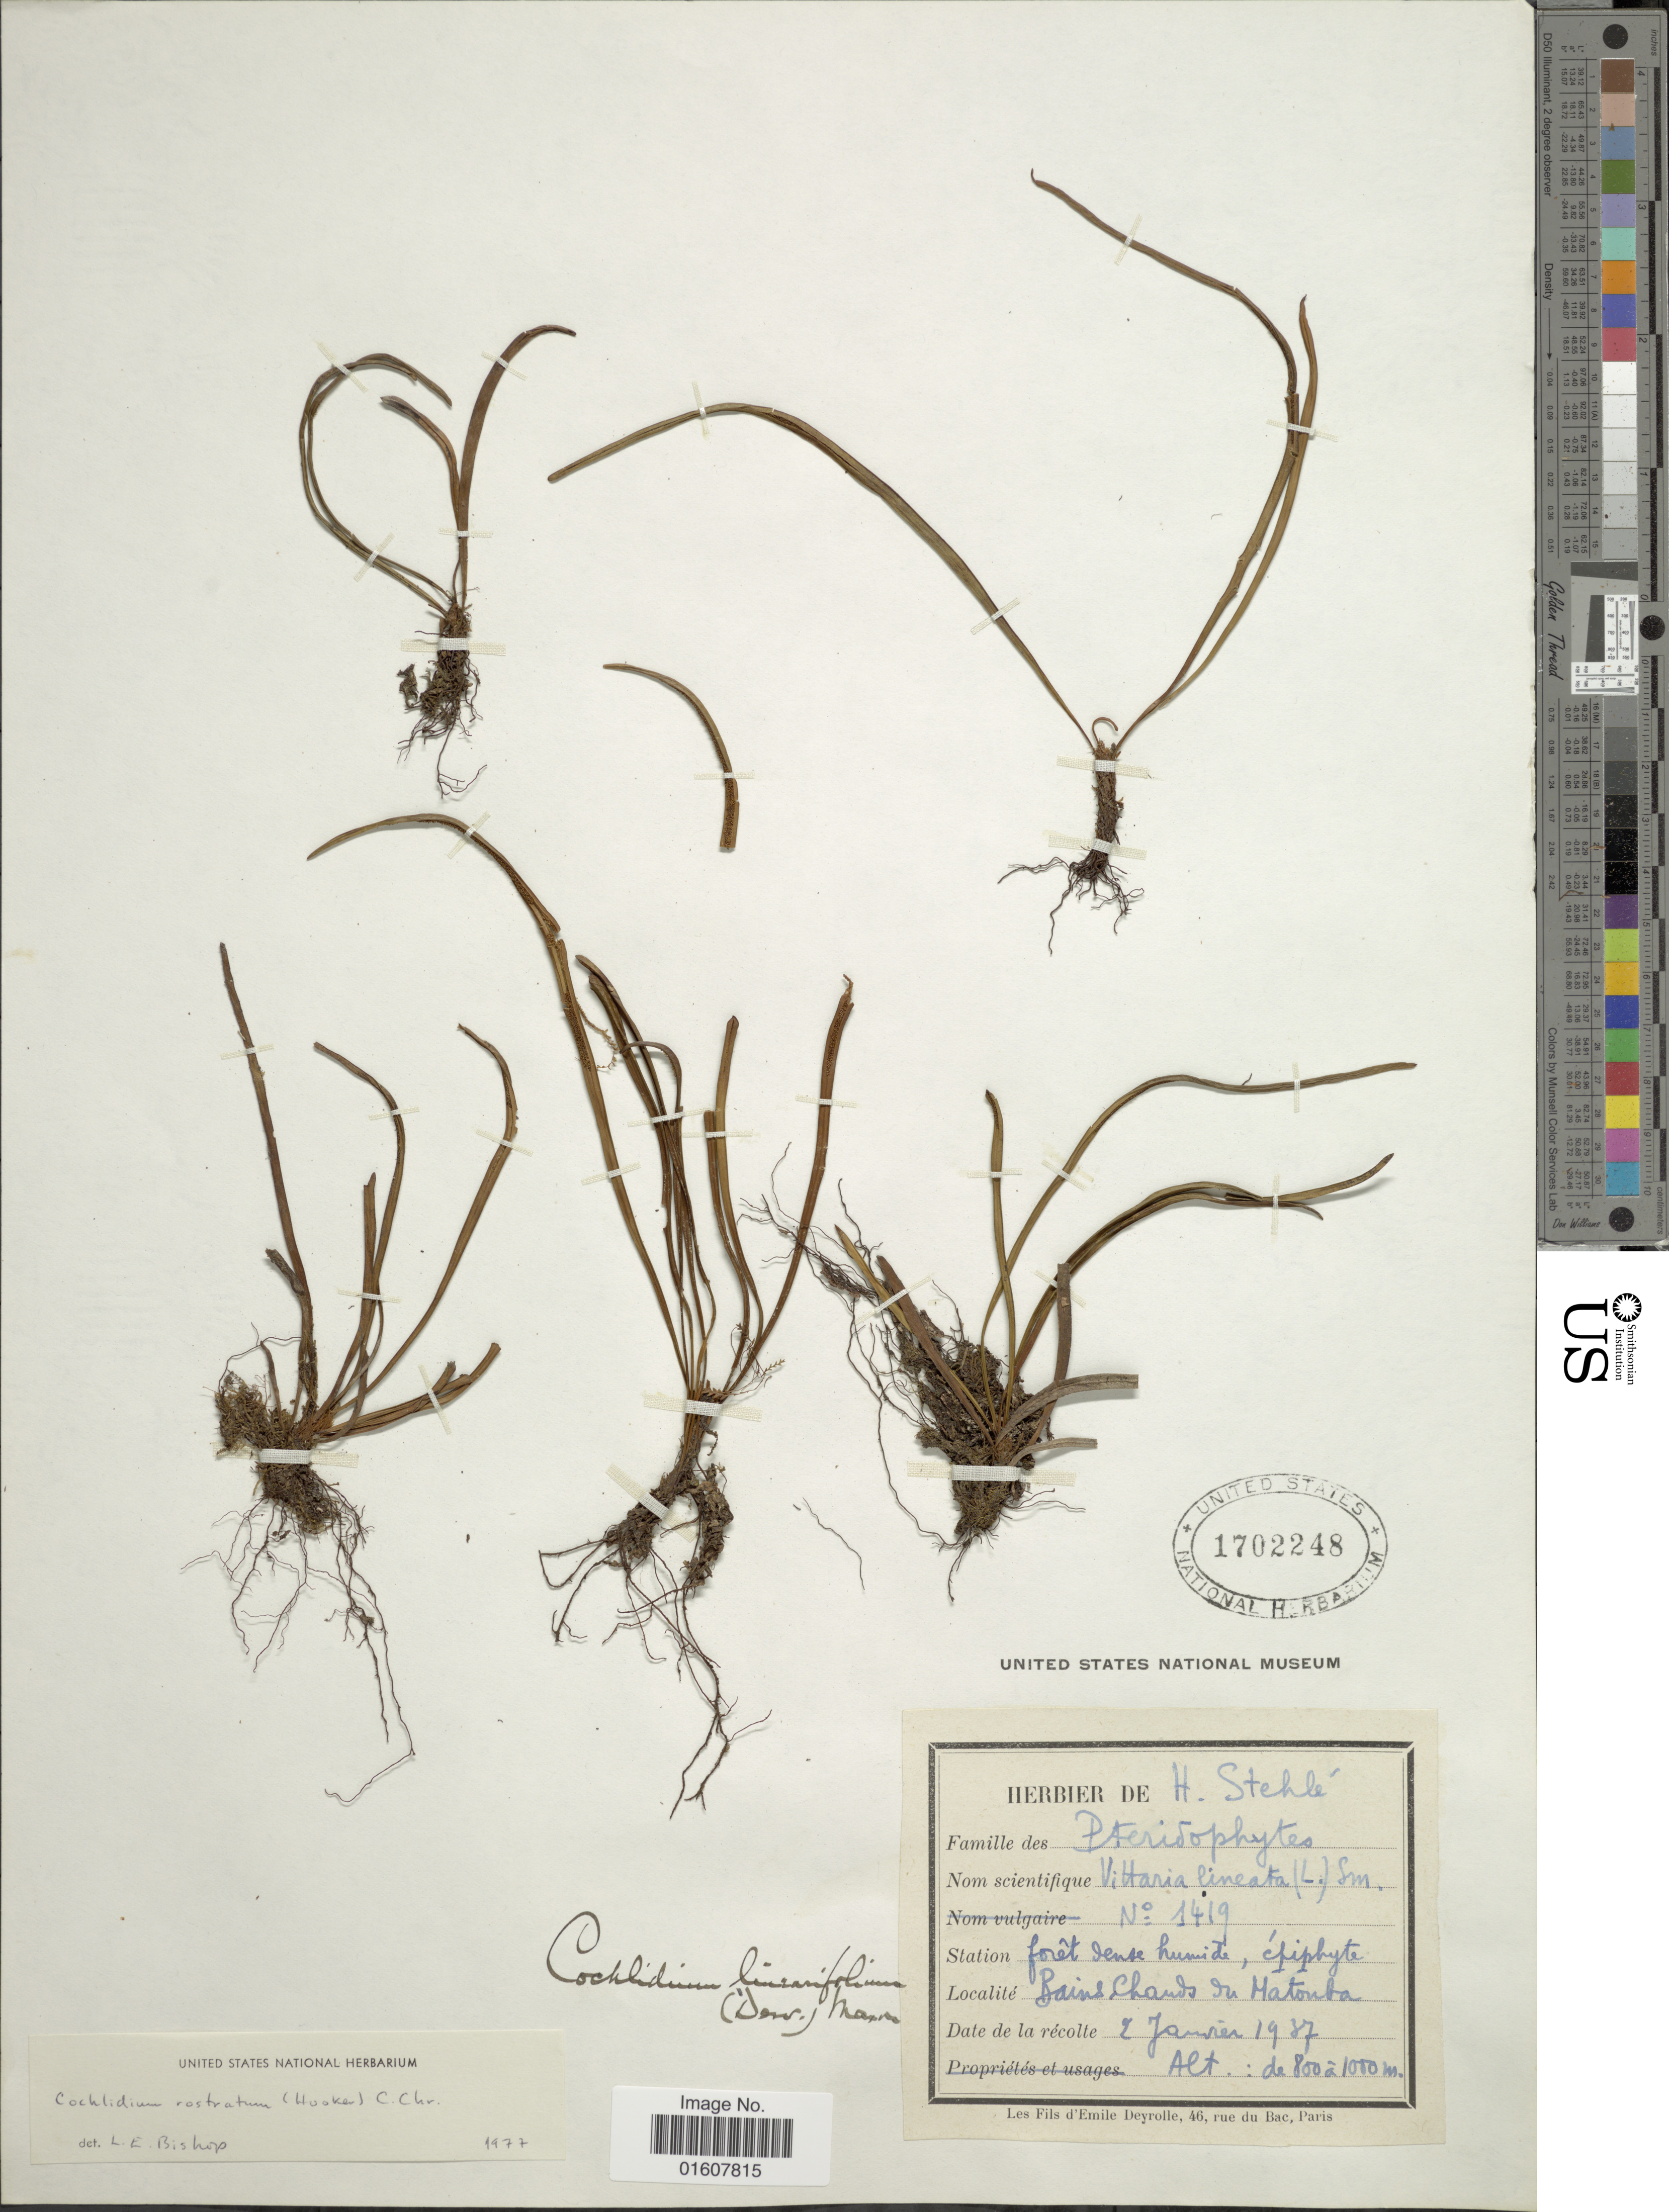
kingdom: Plantae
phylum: Tracheophyta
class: Polypodiopsida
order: Polypodiales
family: Polypodiaceae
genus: Cochlidium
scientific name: Cochlidium rostratum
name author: (Hook.) Maxon ex C. Chr.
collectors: H. Stehlé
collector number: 1419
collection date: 1937-01-02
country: Guadeloupe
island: Leeward Is.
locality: Forêt dense humide, epiphyte Bains Chaude du Matouba.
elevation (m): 800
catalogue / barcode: US 1702248